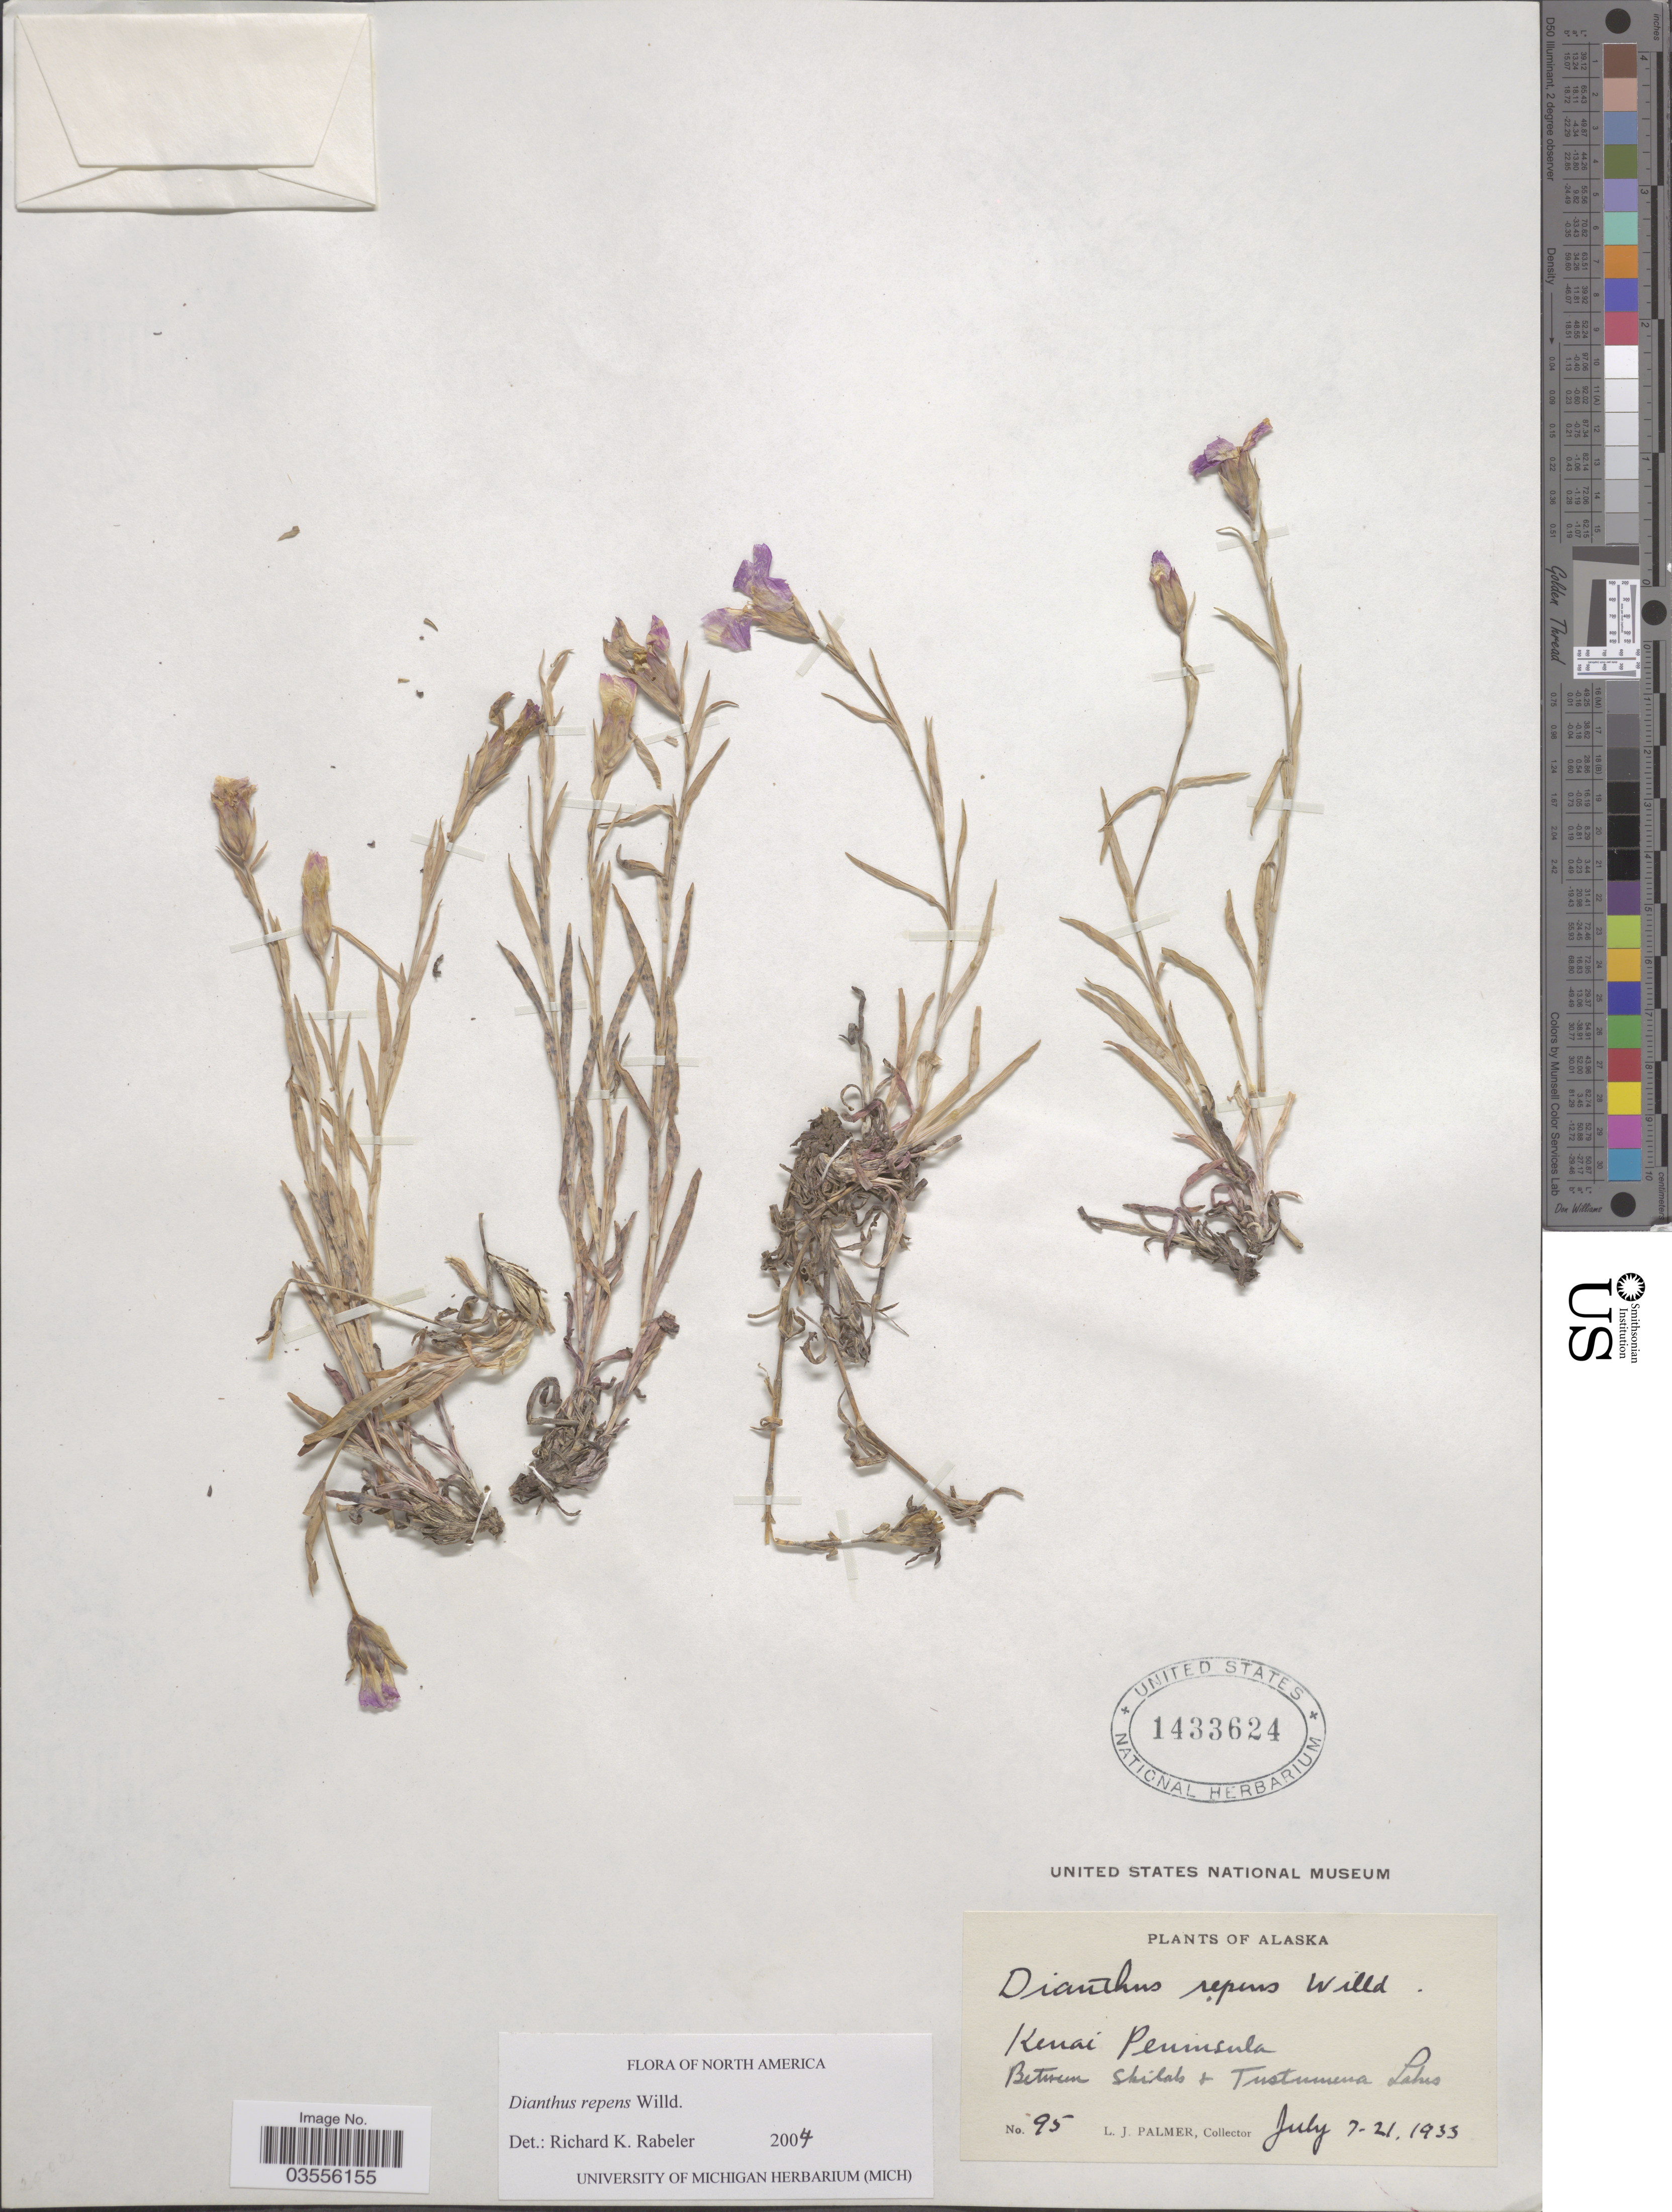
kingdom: Plantae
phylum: Tracheophyta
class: Magnoliopsida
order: Caryophyllales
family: Caryophyllaceae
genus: Dianthus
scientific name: Dianthus repens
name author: L.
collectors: L. J. Palmer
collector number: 95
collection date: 1933-07-07/1933-07-21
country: United States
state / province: Alaska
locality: Kenai Peninsula. Between Skilak & Tustumena Lakes.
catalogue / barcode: US 1433624